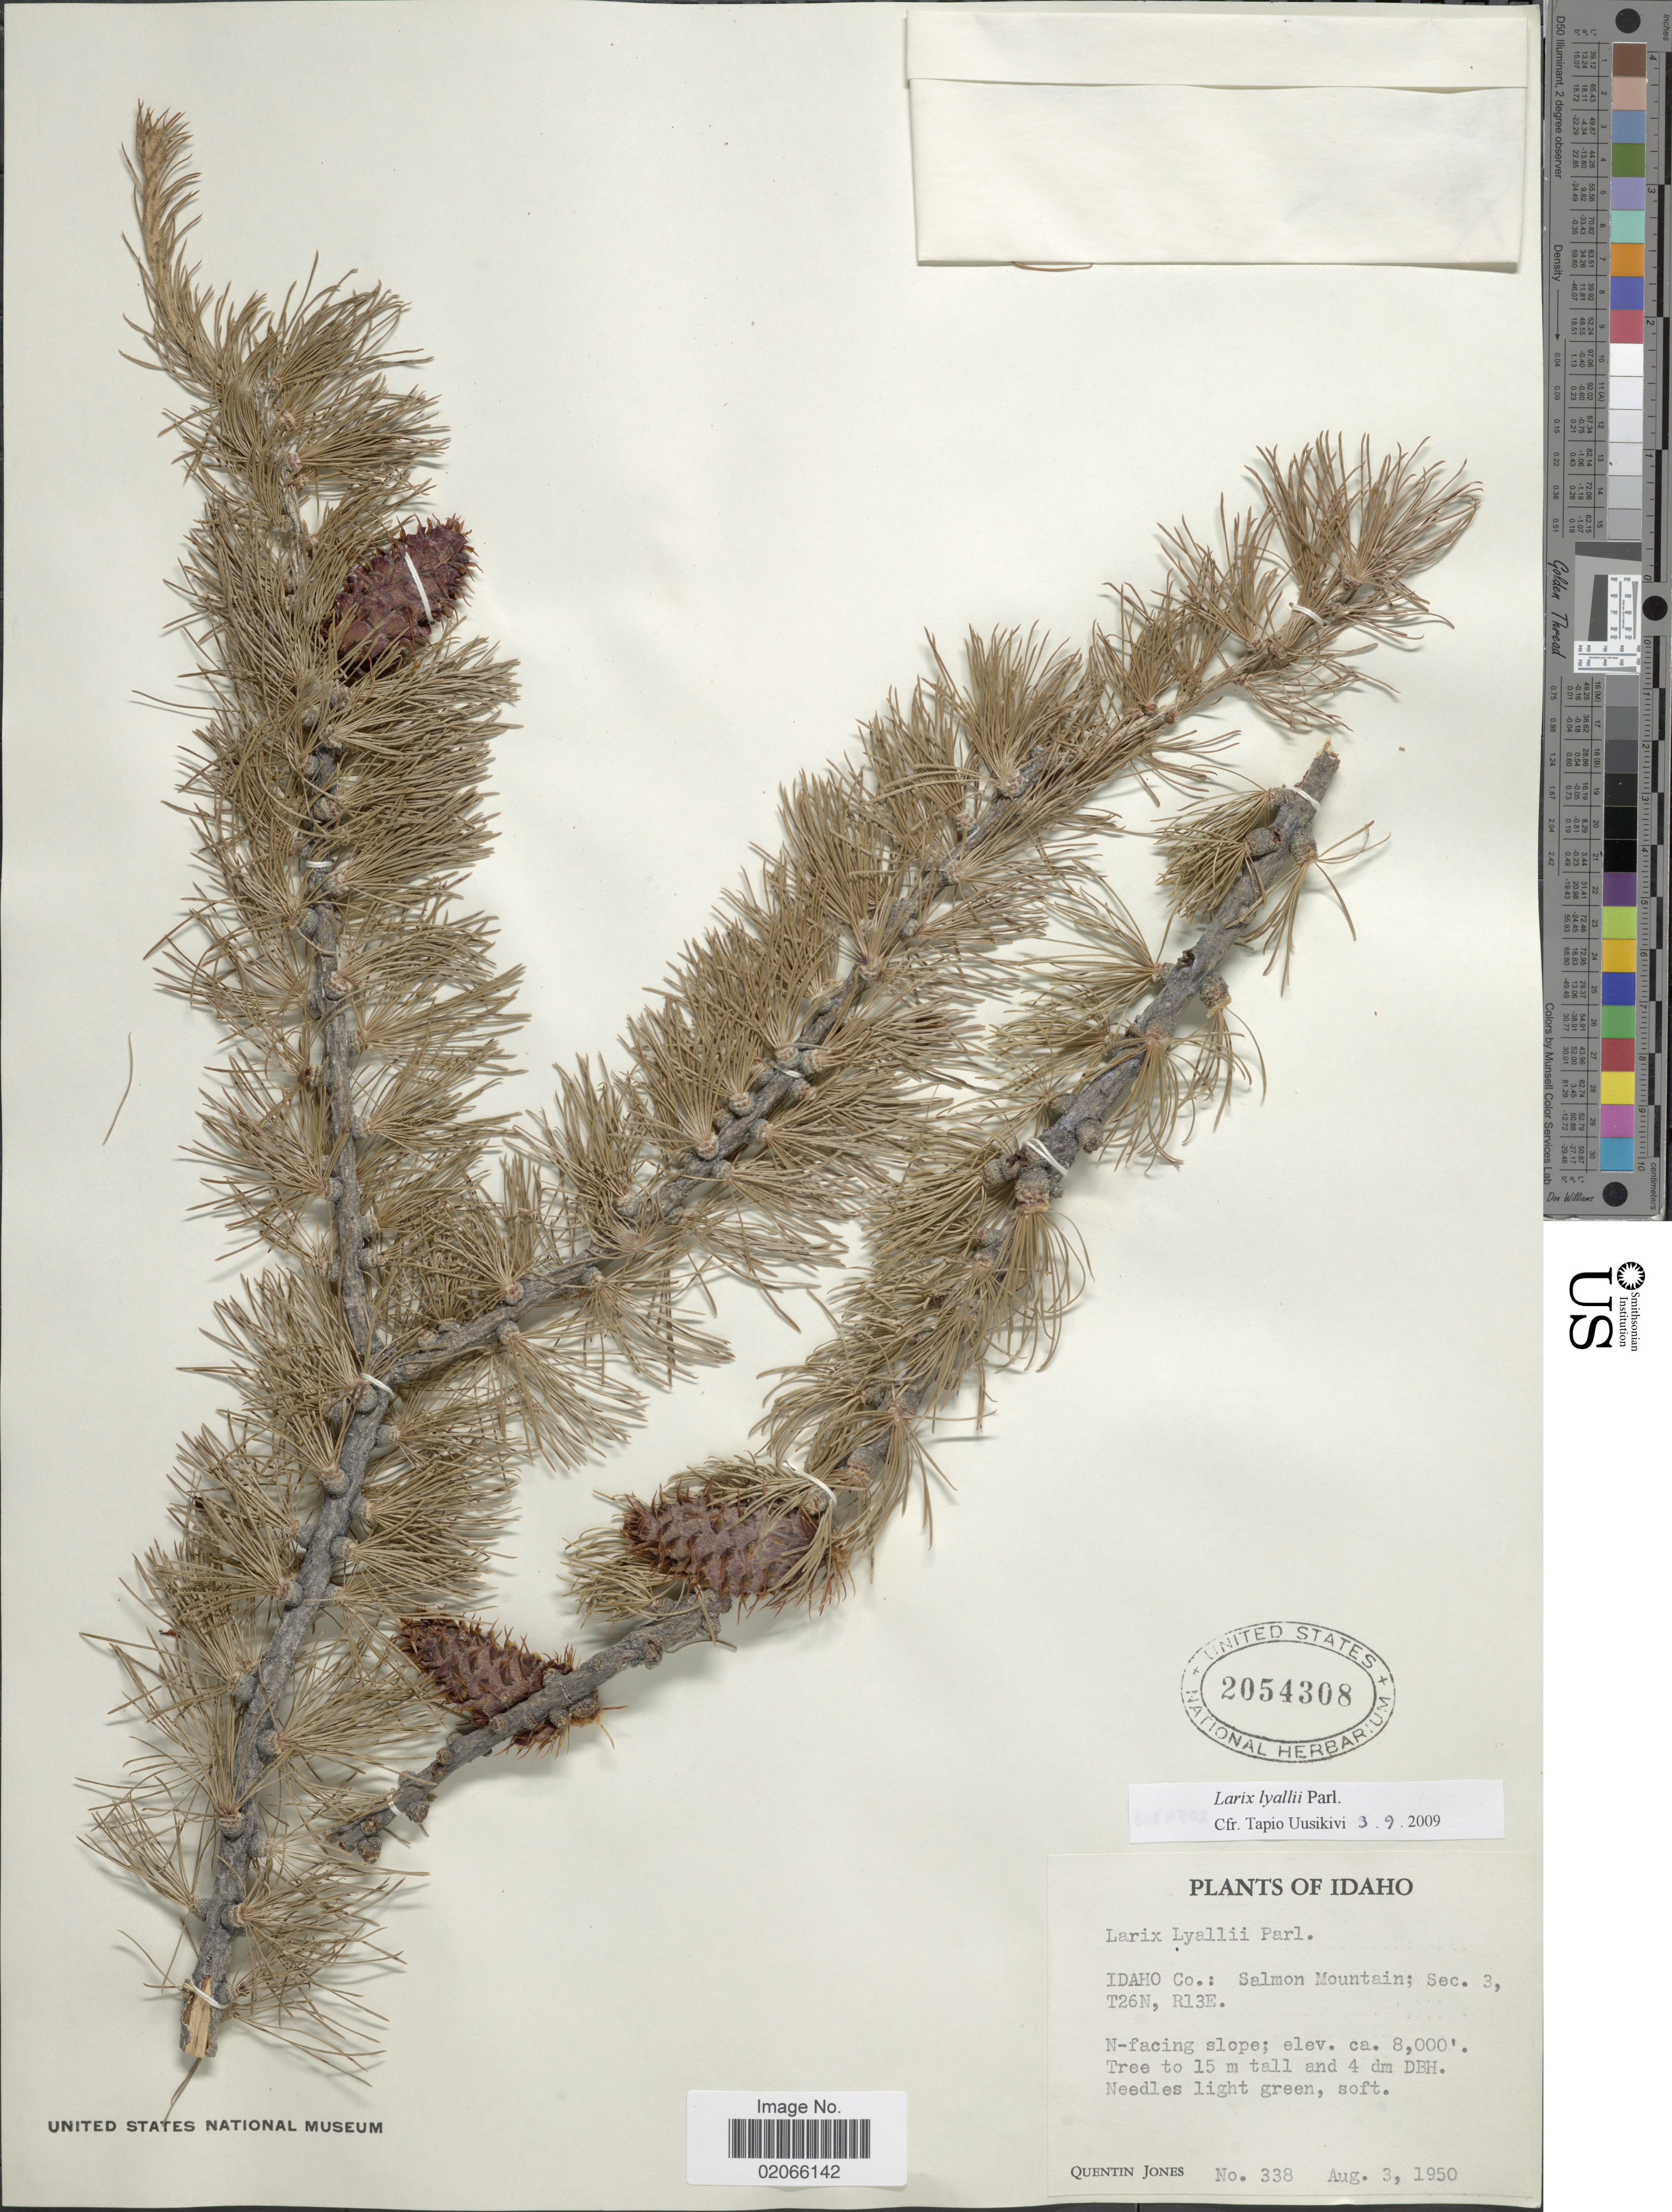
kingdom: Plantae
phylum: Tracheophyta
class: Pinopsida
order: Pinales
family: Pinaceae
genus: Larix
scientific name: Larix lyallii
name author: Parl.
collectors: J. Quentin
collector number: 338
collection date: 1950-08-03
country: United States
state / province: Idaho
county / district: Idaho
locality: Salmon Mountain; Sec 3, T26N, R13E.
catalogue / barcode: US 2054308